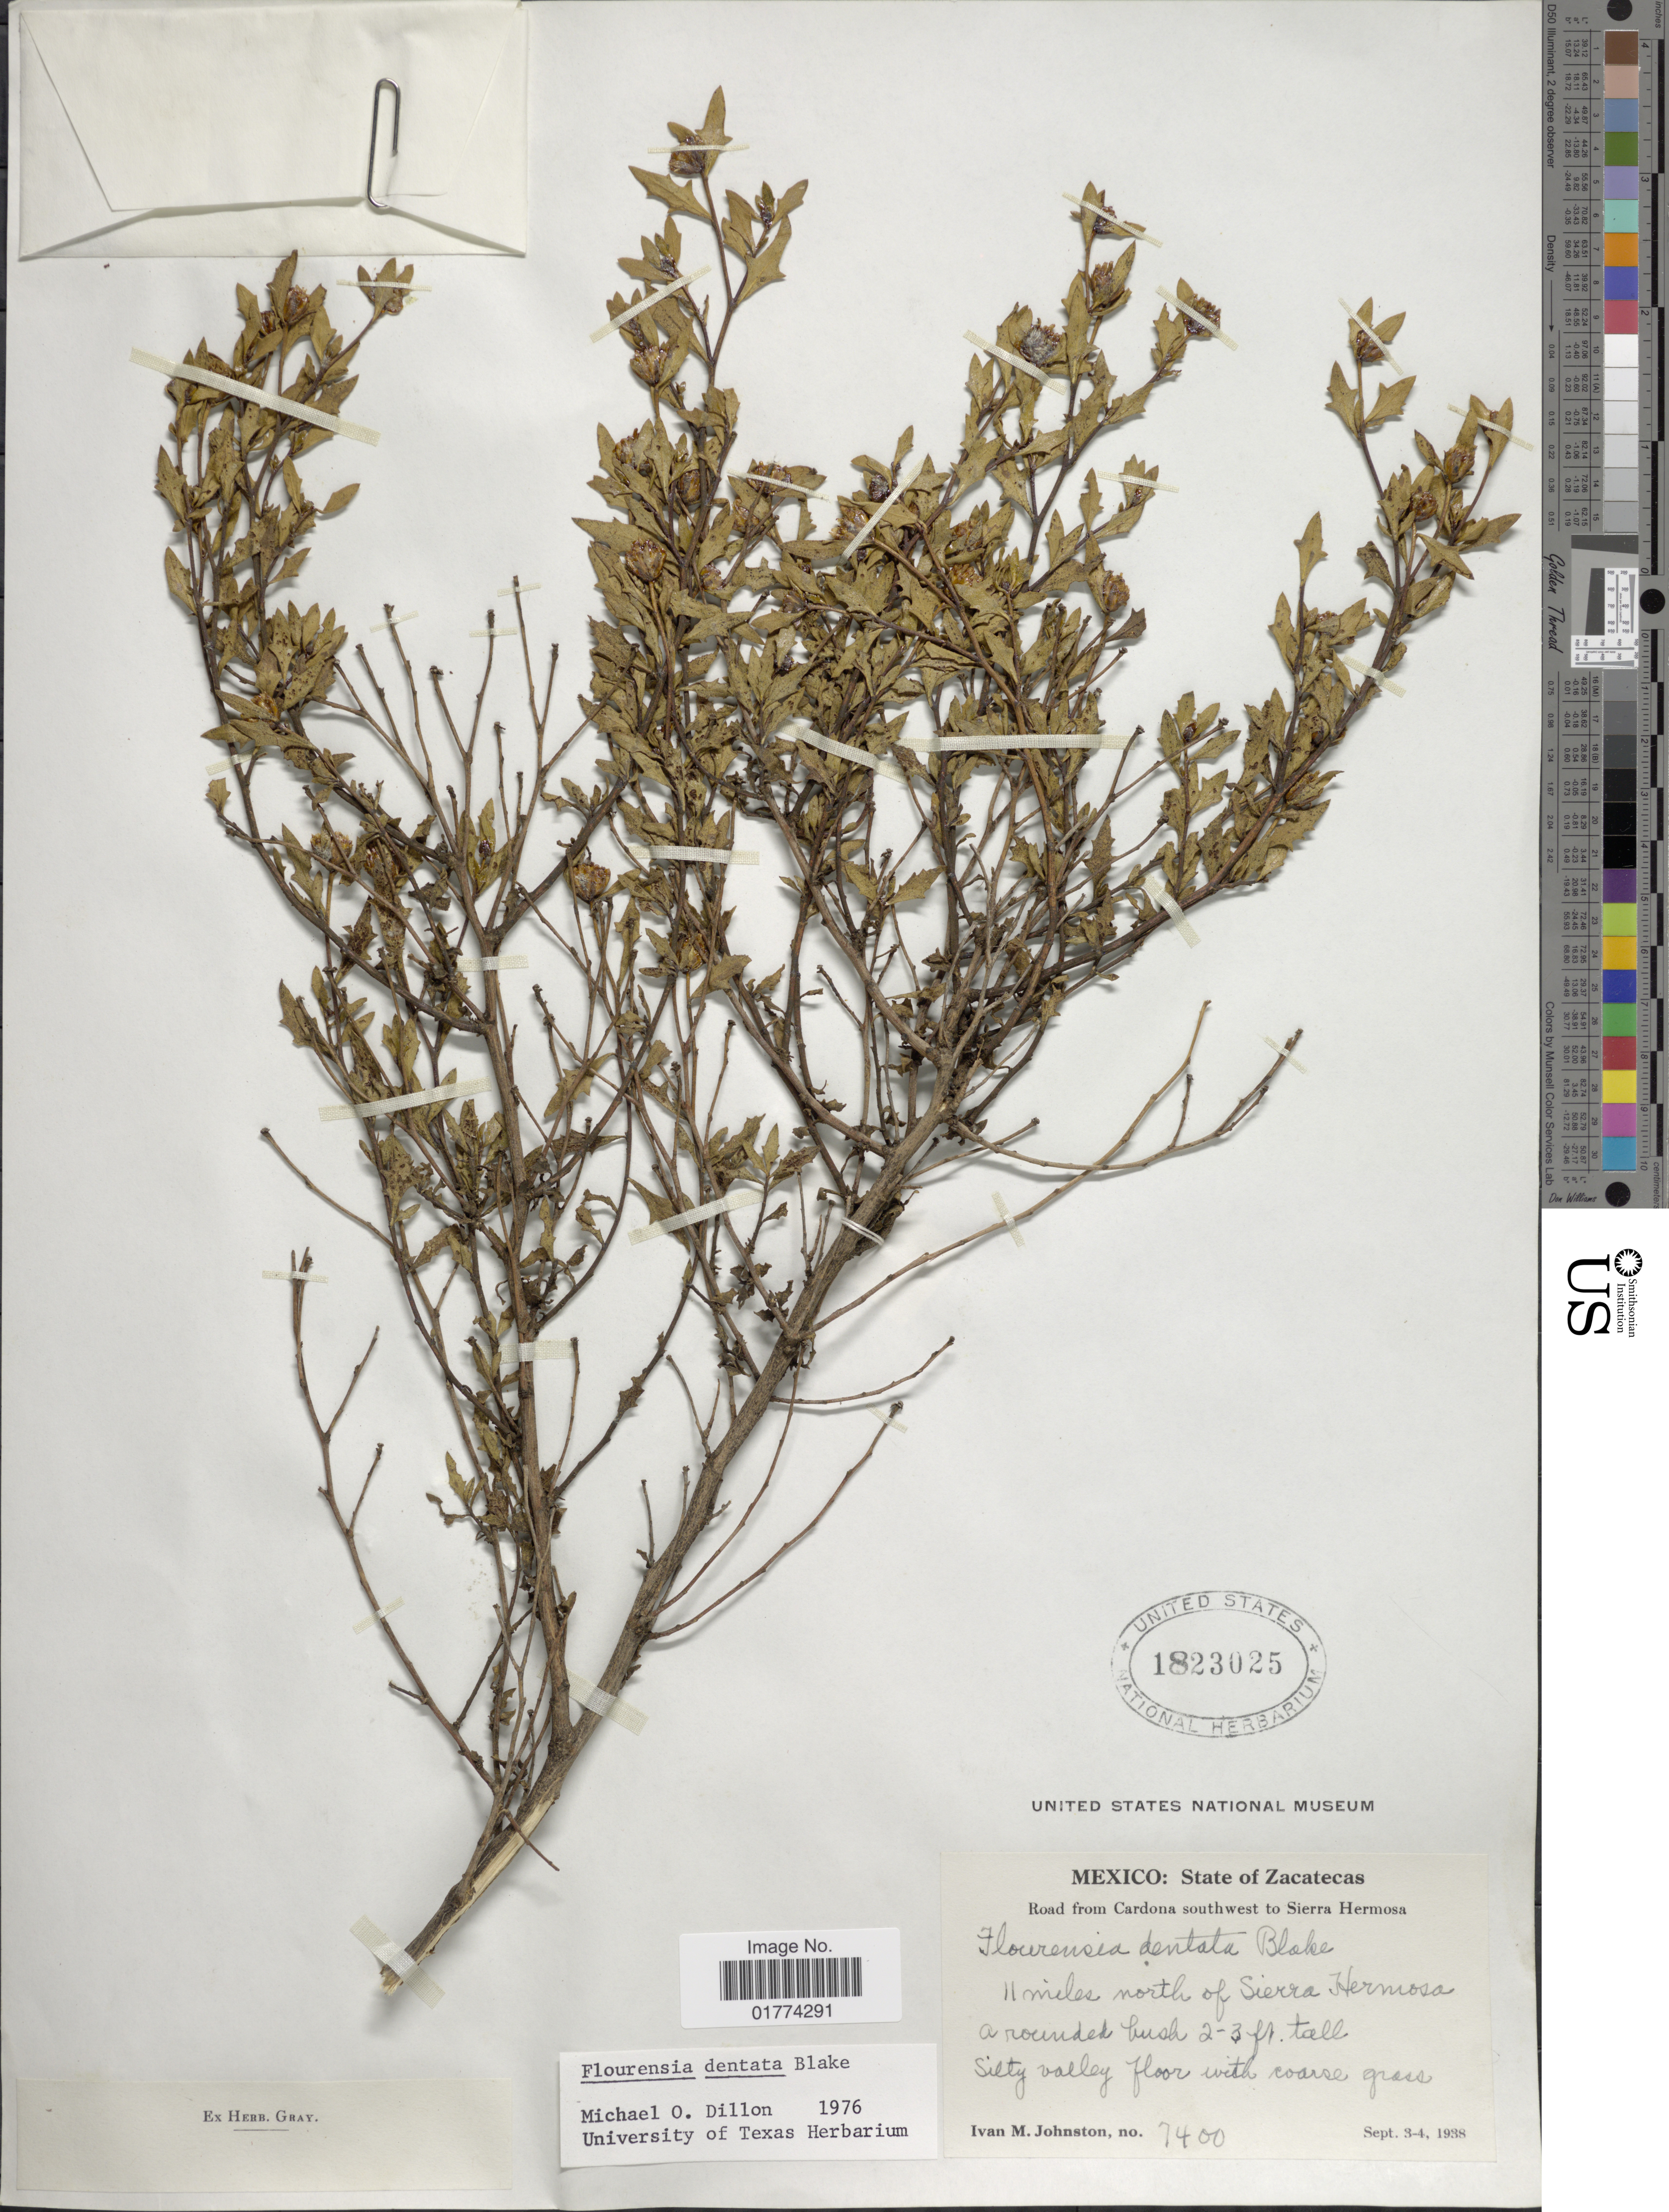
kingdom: Plantae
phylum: Tracheophyta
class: Magnoliopsida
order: Asterales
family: Asteraceae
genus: Flourensia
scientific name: Flourensia dentata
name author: S.F. Blake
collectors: I.M. Johnston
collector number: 7400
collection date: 1938-09-03/1938-09-04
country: Mexico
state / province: Zacatecas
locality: Road from Cardona southwest to Sierra Hermosa. 11 miles north of Sierra Hermosa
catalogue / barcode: US 1823025